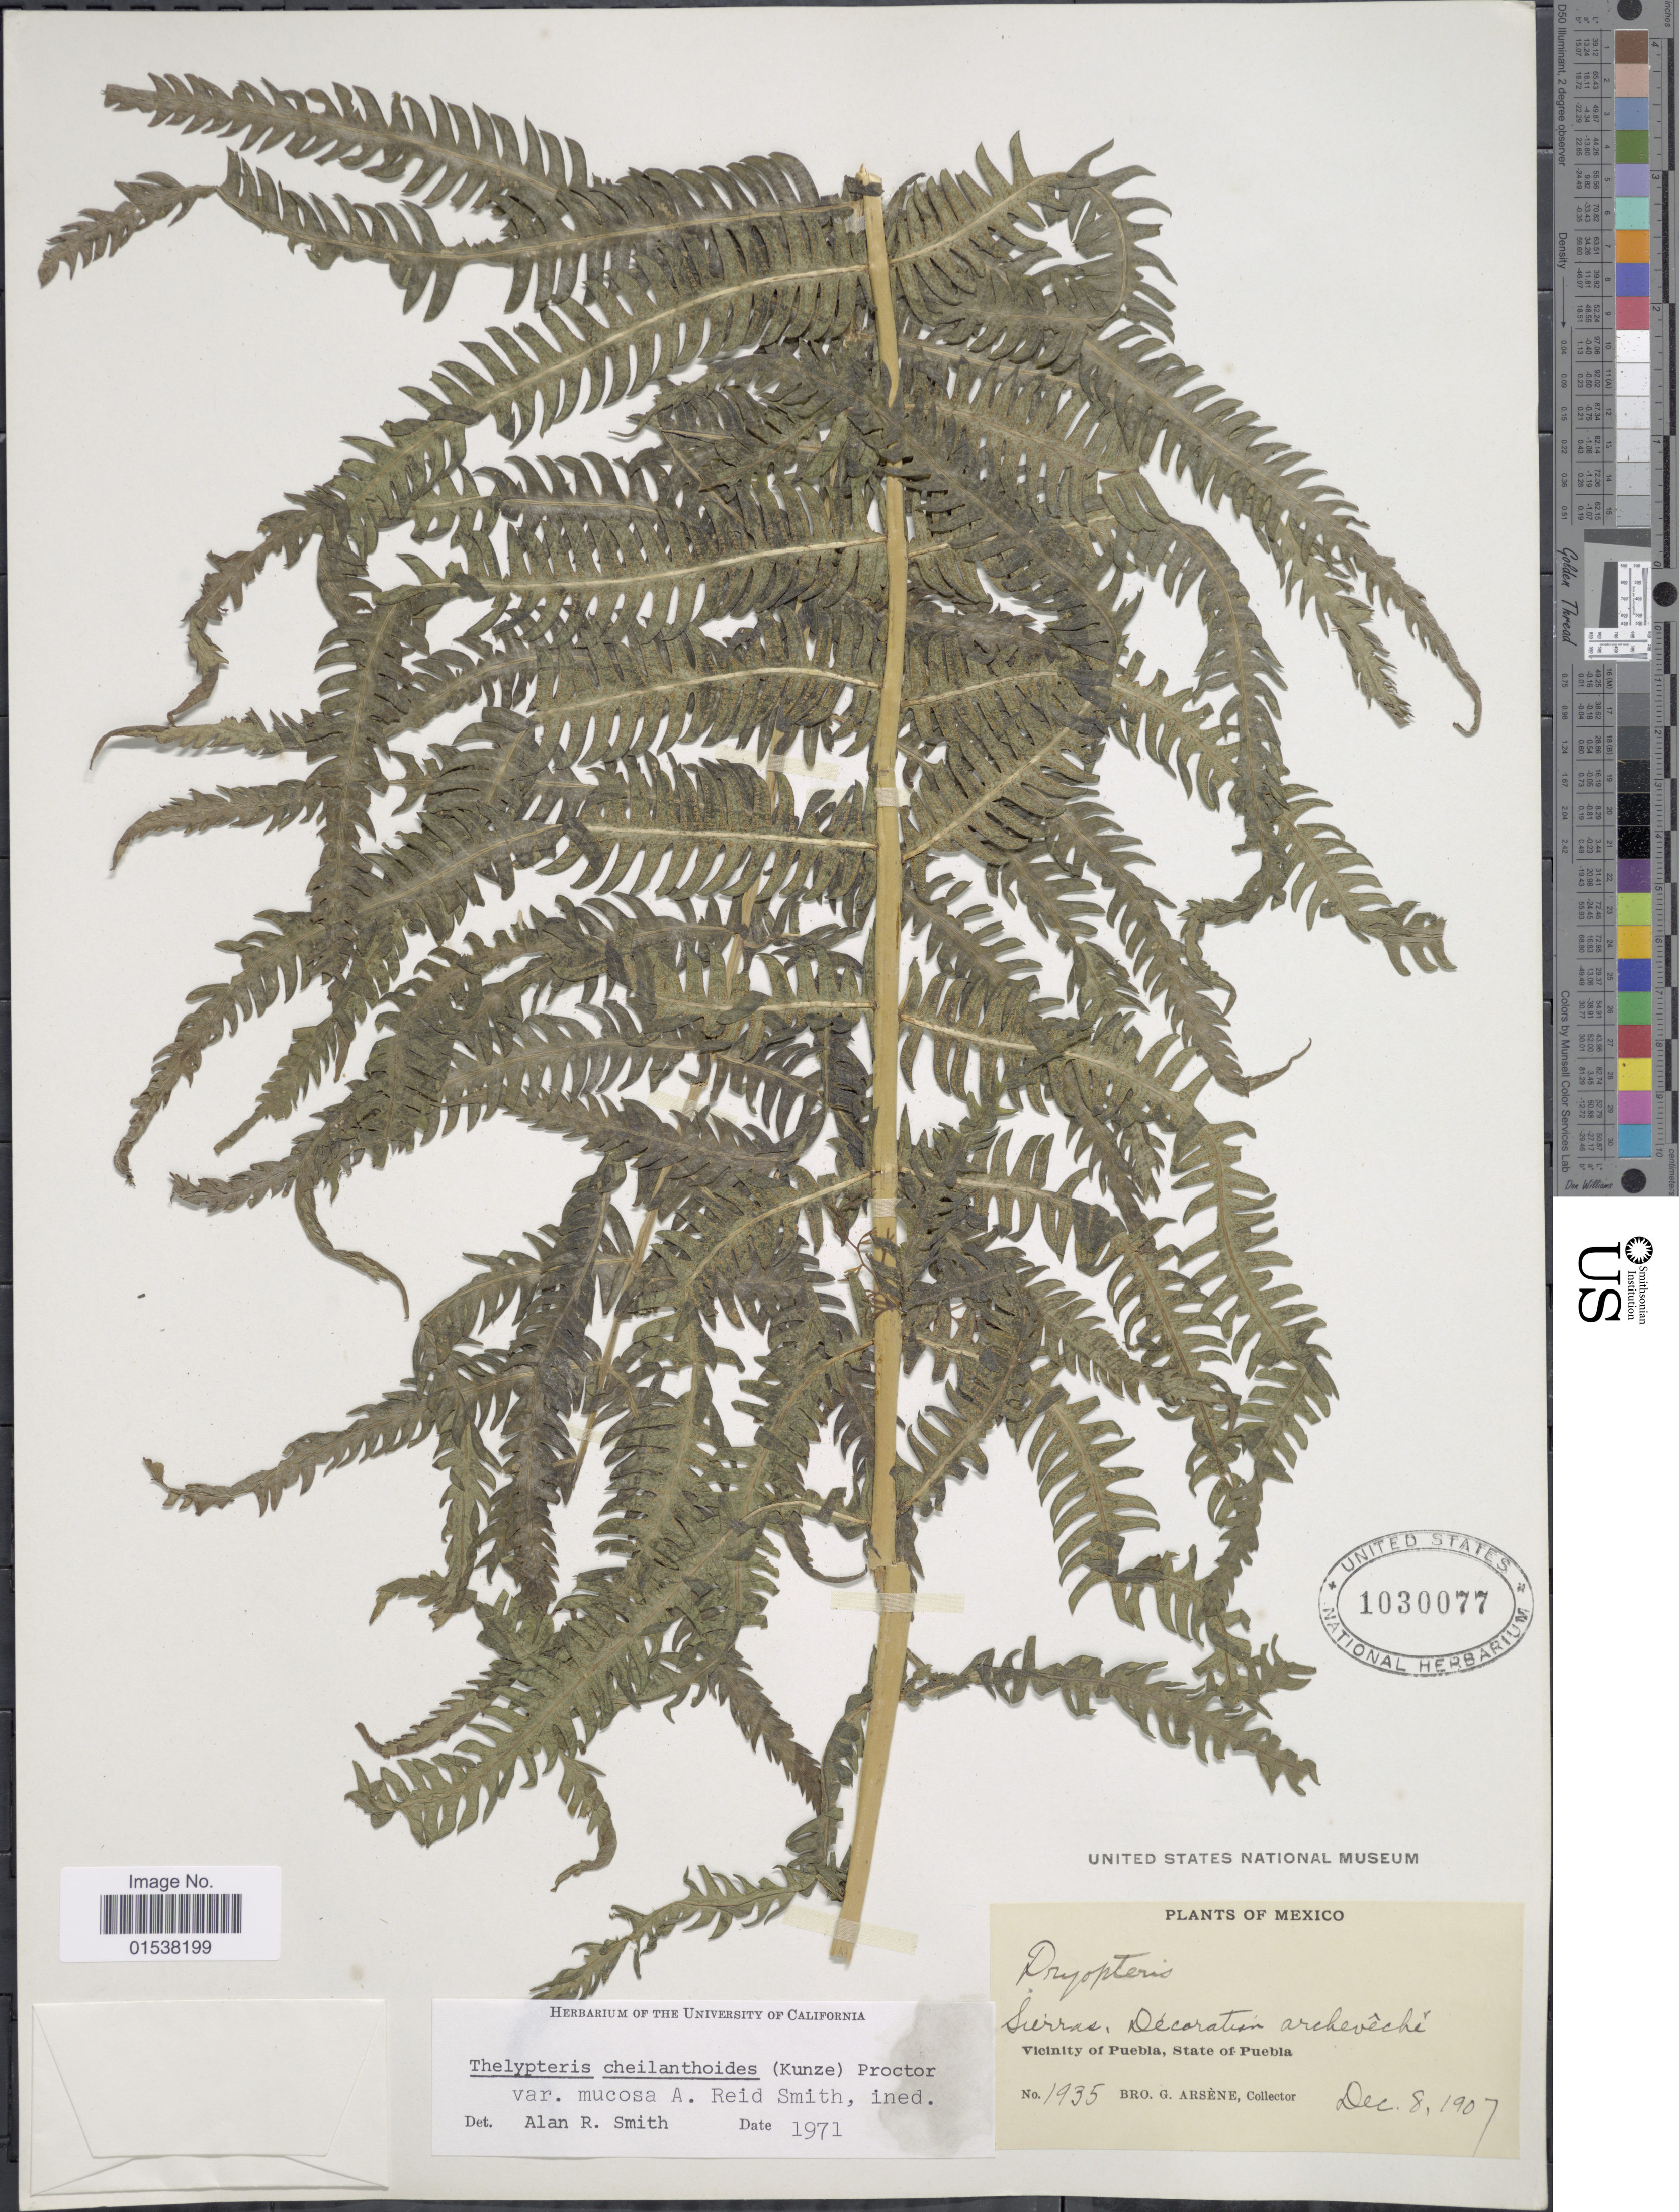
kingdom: Plantae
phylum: Tracheophyta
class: Polypodiopsida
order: Polypodiales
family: Thelypteridaceae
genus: Amauropelta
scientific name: Amauropelta cheilanthoides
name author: (Kunze) Á. Löve & D. Löve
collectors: Bro. G. Arsène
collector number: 1935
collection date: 1907-12-08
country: Mexico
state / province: Puebla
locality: Sierra, decoration archevechi, Vicinity of Puebla, State of Puebla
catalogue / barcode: US 1030077